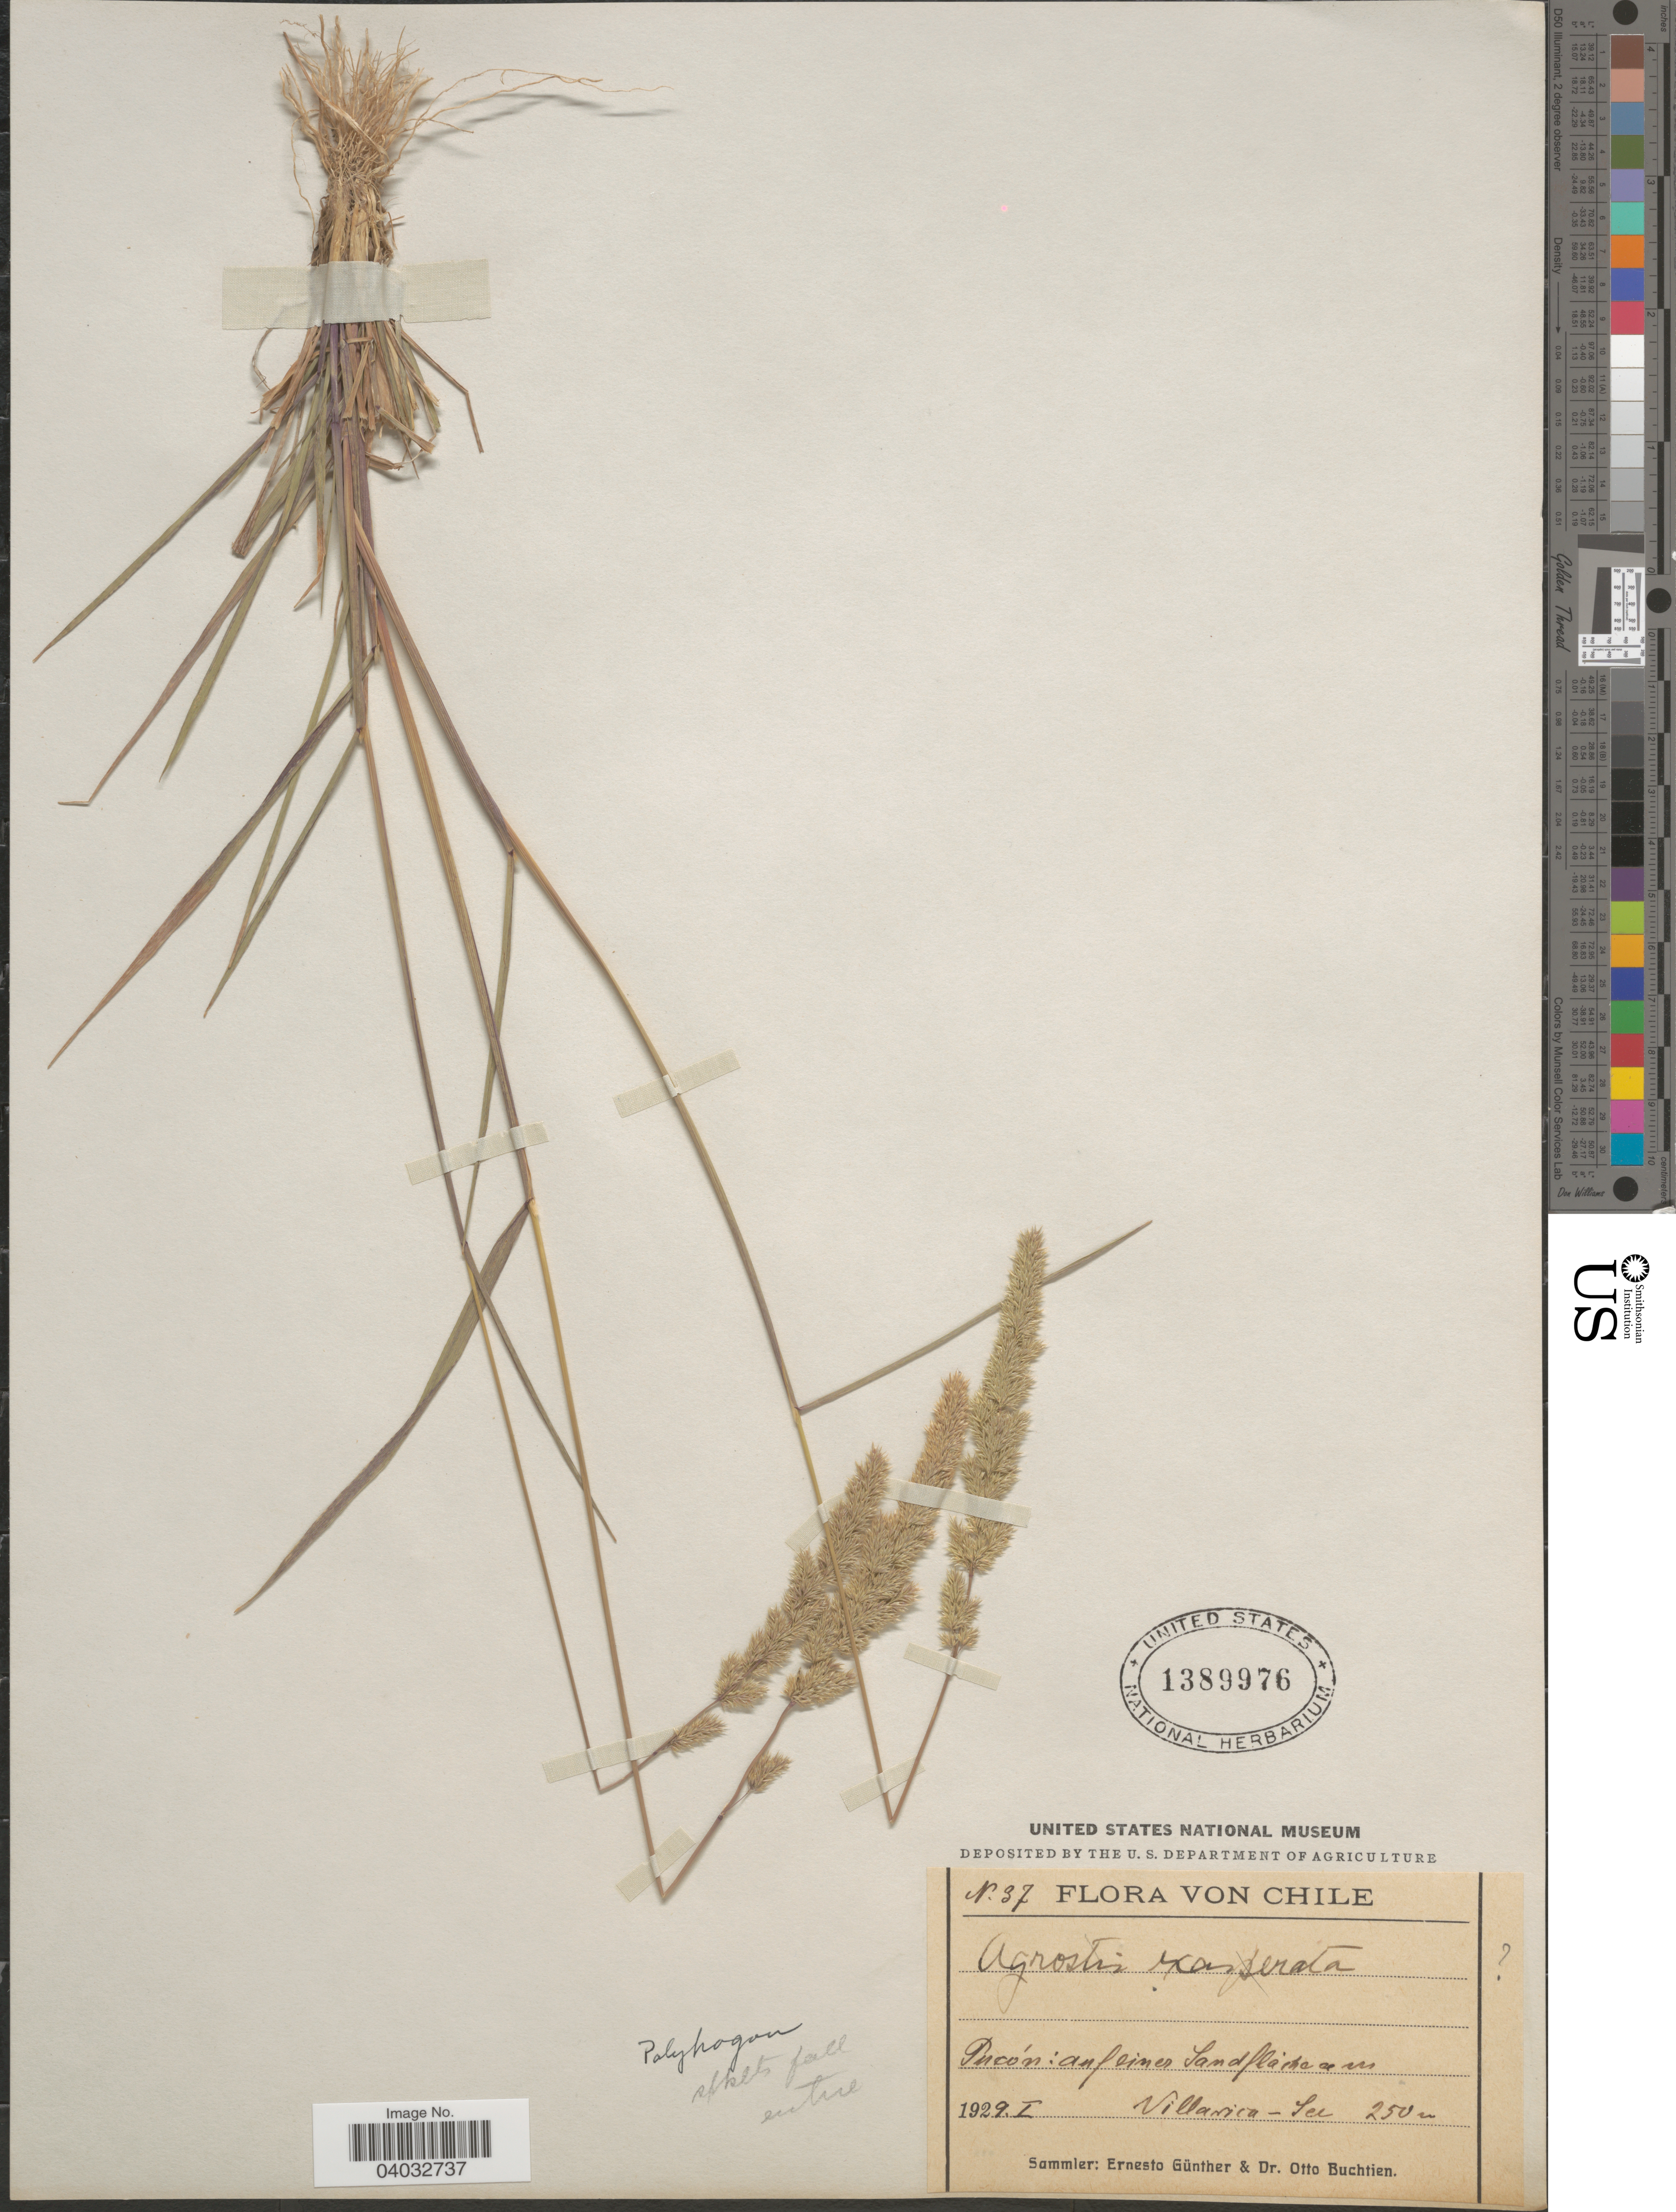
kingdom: Plantae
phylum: Tracheophyta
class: Liliopsida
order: Poales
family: Poaceae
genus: Chaetotropis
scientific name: Chaetotropis chiliensis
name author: Kunth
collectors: E. Gunther & O. Buchtien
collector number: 37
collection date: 1929-01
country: Chile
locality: Tucón: anfeiner Sandflaihe a m Villarica - Secs.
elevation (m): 250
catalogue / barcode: US 1389976